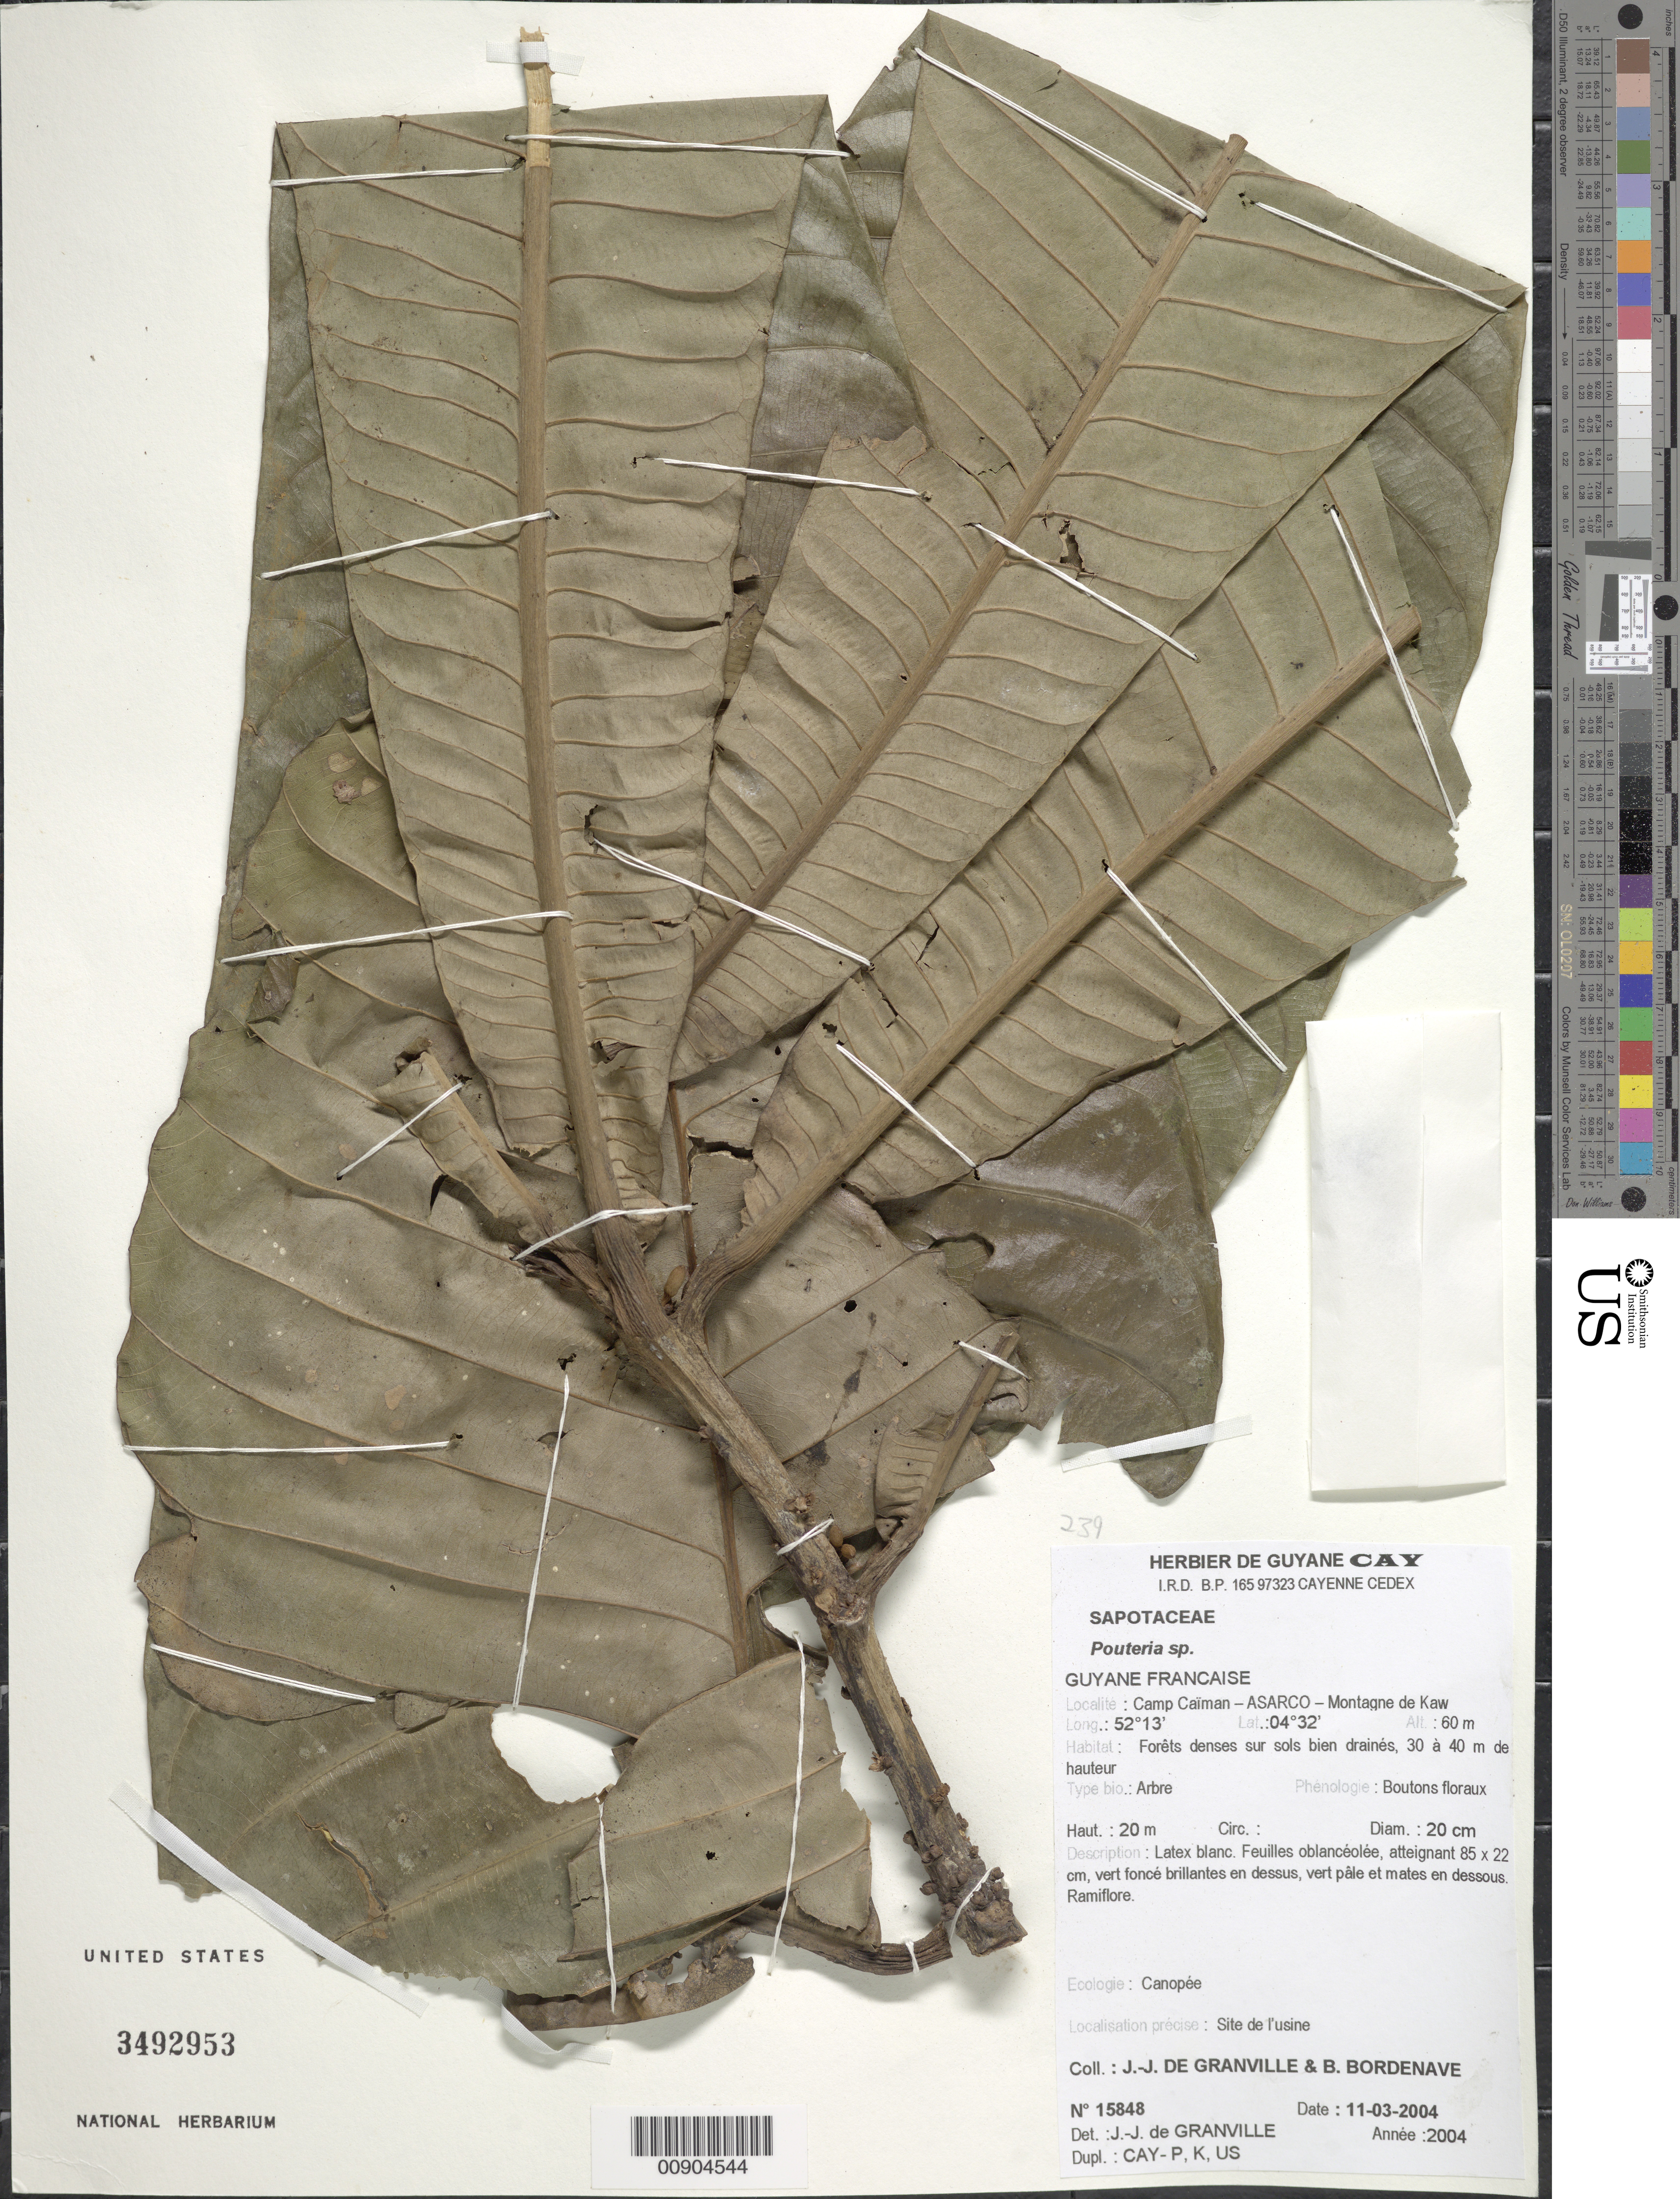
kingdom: Plantae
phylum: Tracheophyta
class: Magnoliopsida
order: Ericales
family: Sapotaceae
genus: Pouteria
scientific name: Pouteria sp.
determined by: Granville, J. J. de, (CAY), Institut de Recherche pour le Developpement (IRD) (FRENCH GUIANA)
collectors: J.-J. de Granville & B. Bordenave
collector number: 15848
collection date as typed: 11-Mar-04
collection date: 2004-03-11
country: French Guiana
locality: Camp Caïman, ASARCO, Montagne de Kaw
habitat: Forêts denses sur sols bien drainés, 30-40 m de haut.; canopée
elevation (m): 60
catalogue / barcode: US 3492953